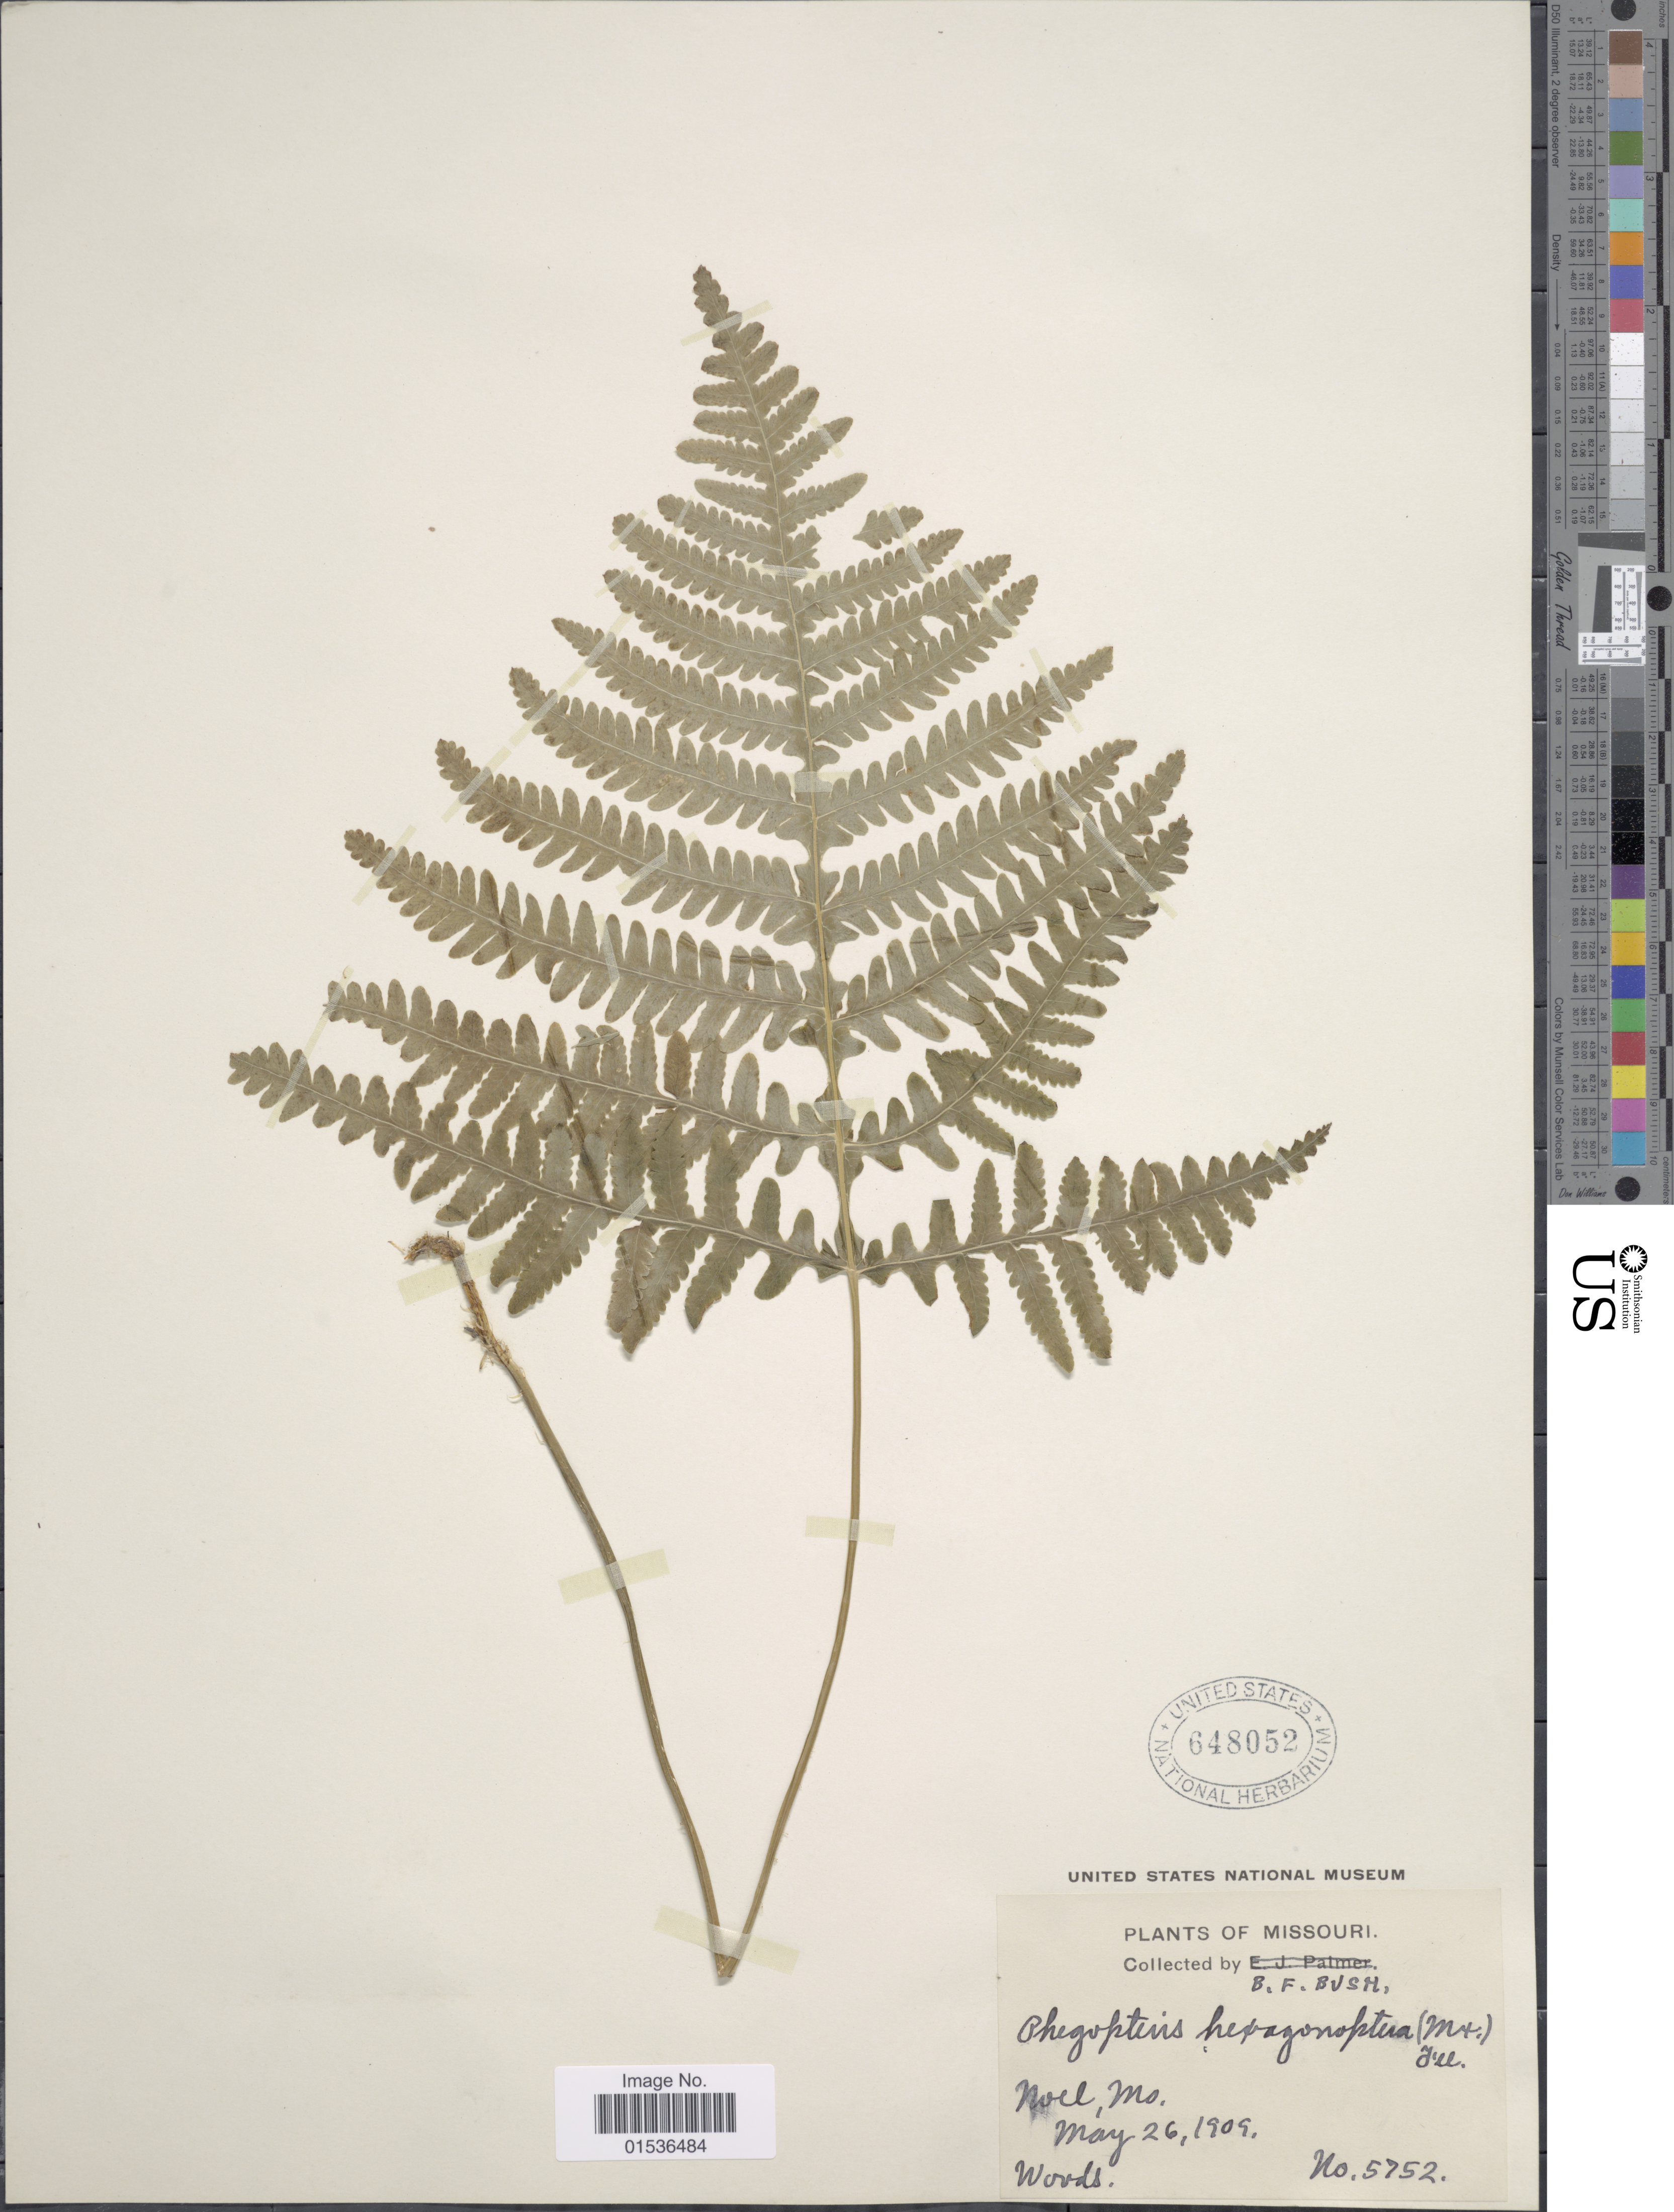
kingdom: Plantae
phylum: Tracheophyta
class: Polypodiopsida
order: Polypodiales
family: Thelypteridaceae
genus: Phegopteris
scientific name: Phegopteris hexagonoptera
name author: (Michx.) Fée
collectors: B. F. Bush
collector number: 5752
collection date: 1909-05-26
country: United States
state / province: Missouri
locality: Noel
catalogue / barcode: US 648052